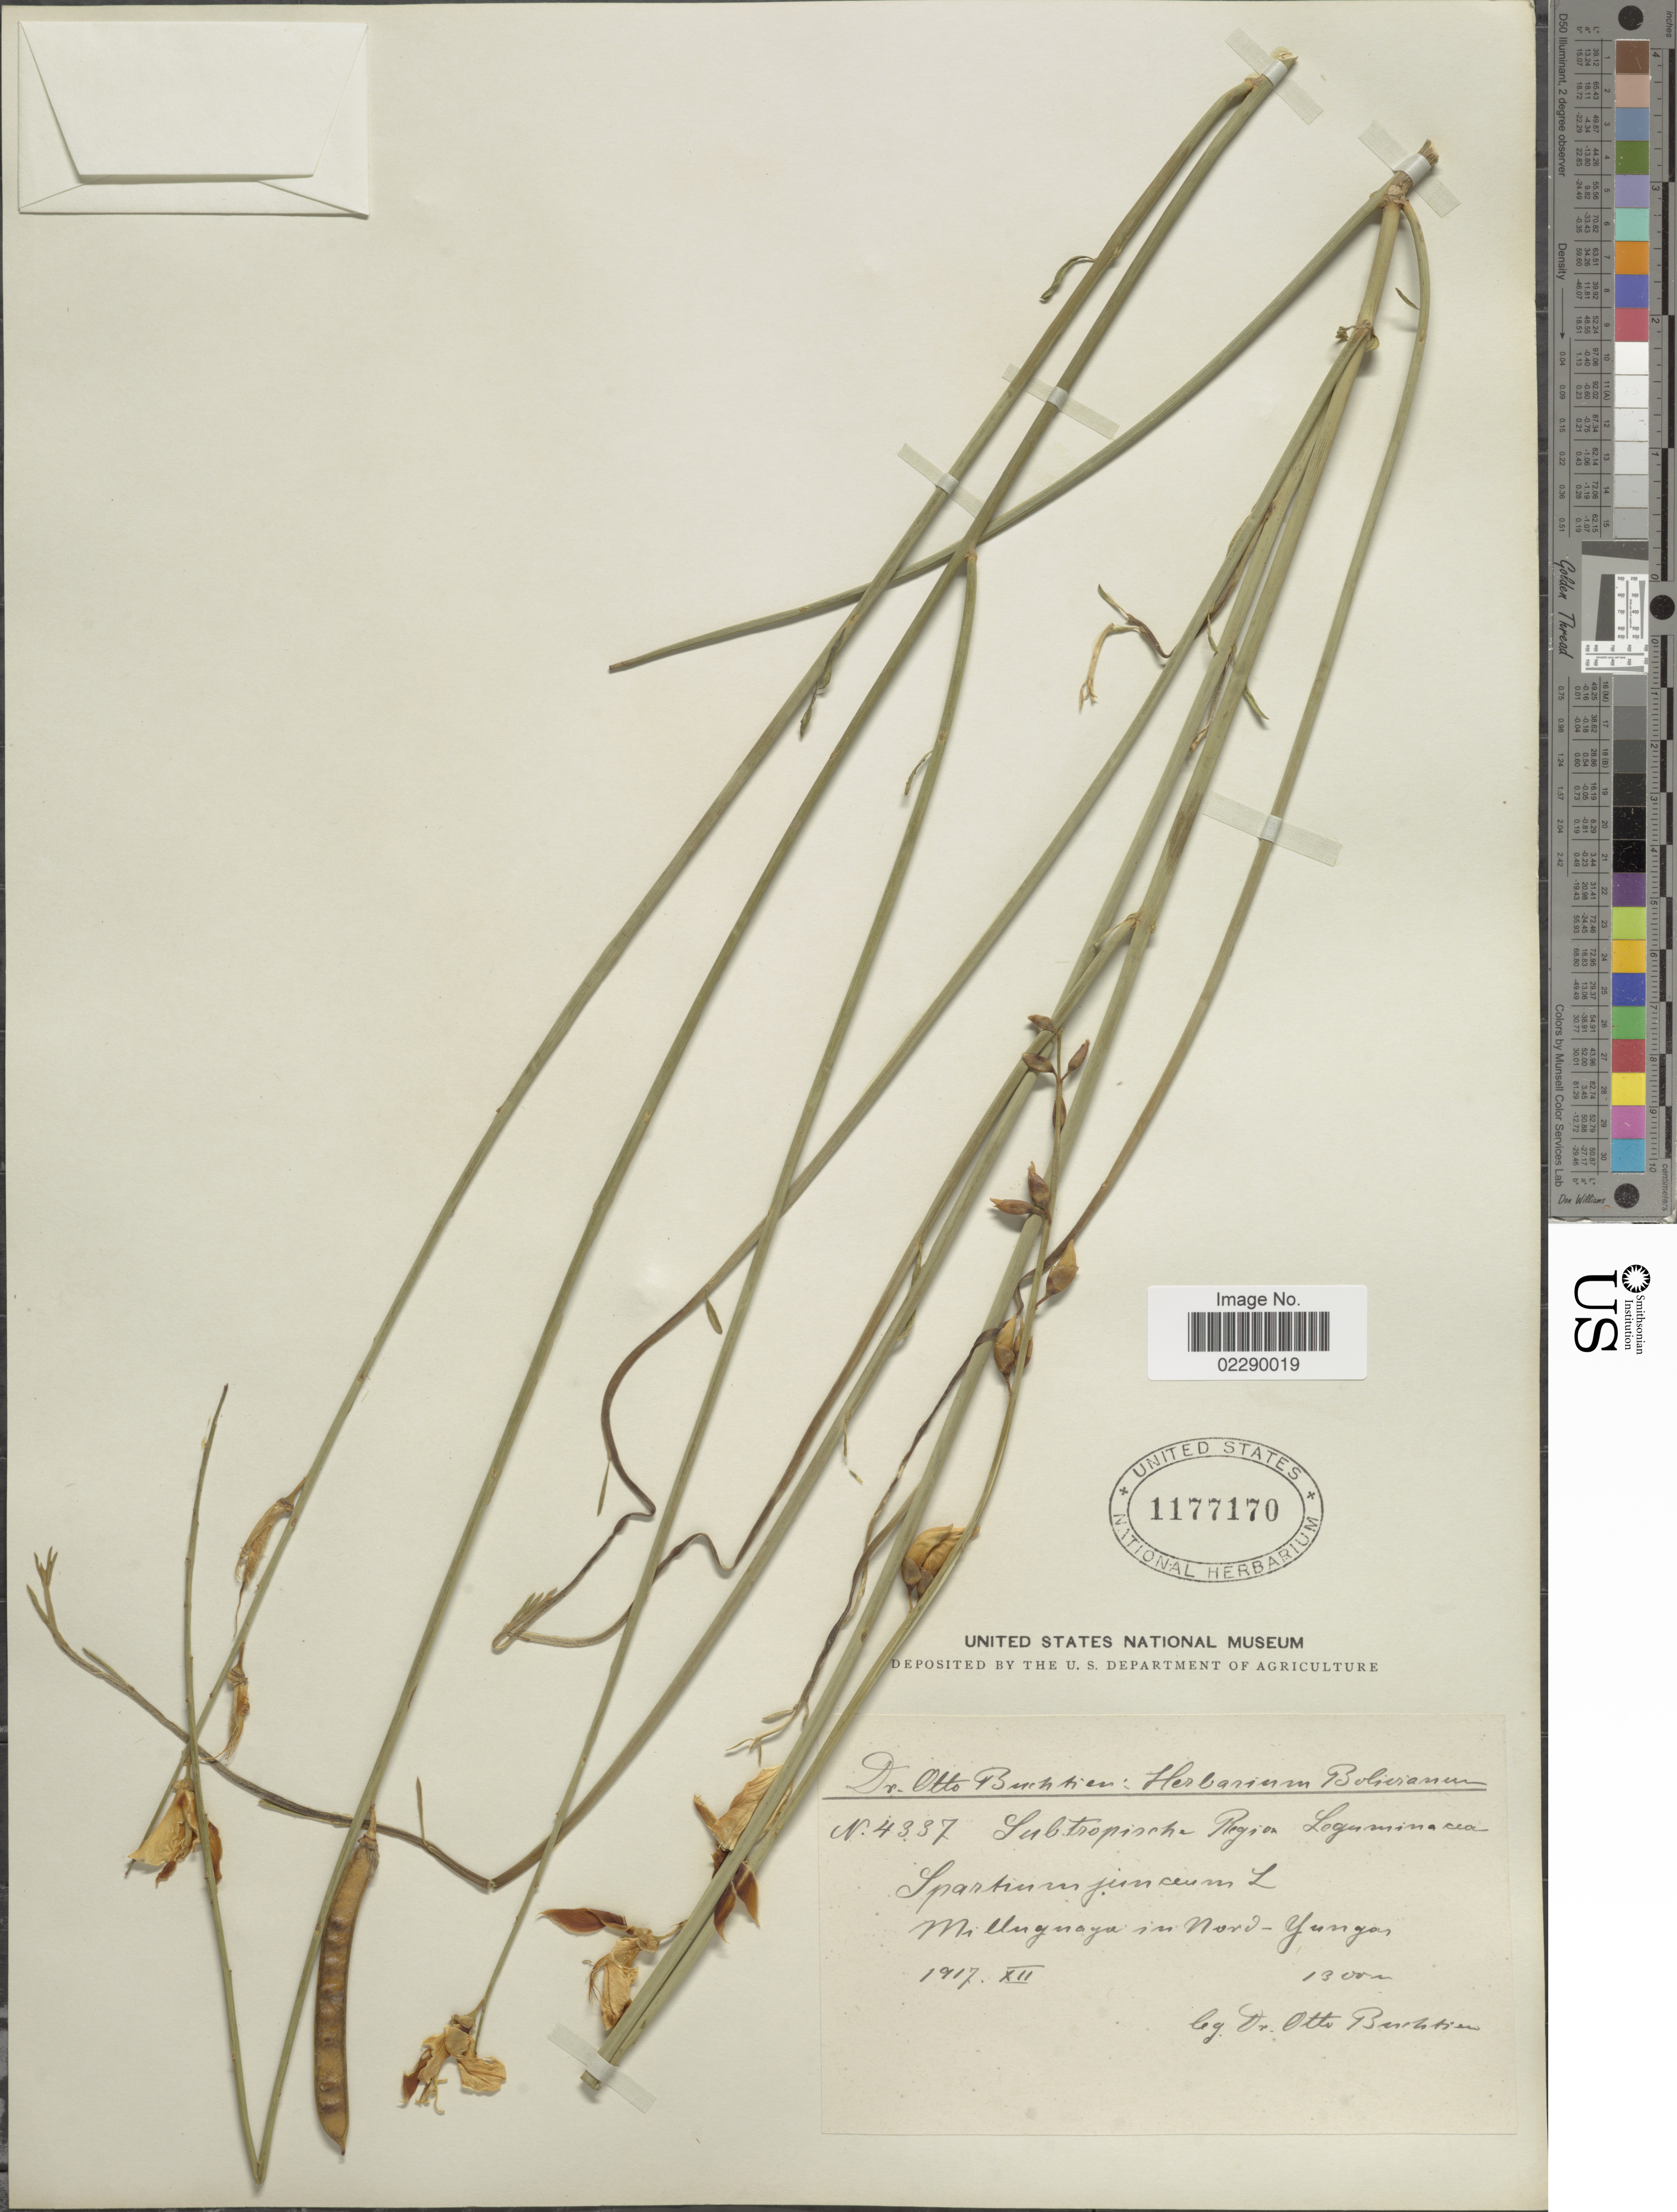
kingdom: Plantae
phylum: Tracheophyta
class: Magnoliopsida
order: Fabales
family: Fabaceae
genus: Spartium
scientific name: Spartium junceum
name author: L.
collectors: O. Buchtien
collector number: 4337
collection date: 1917-12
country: Bolivia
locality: Milluguaya in Nord-Yungas.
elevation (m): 1300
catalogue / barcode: US 1177170